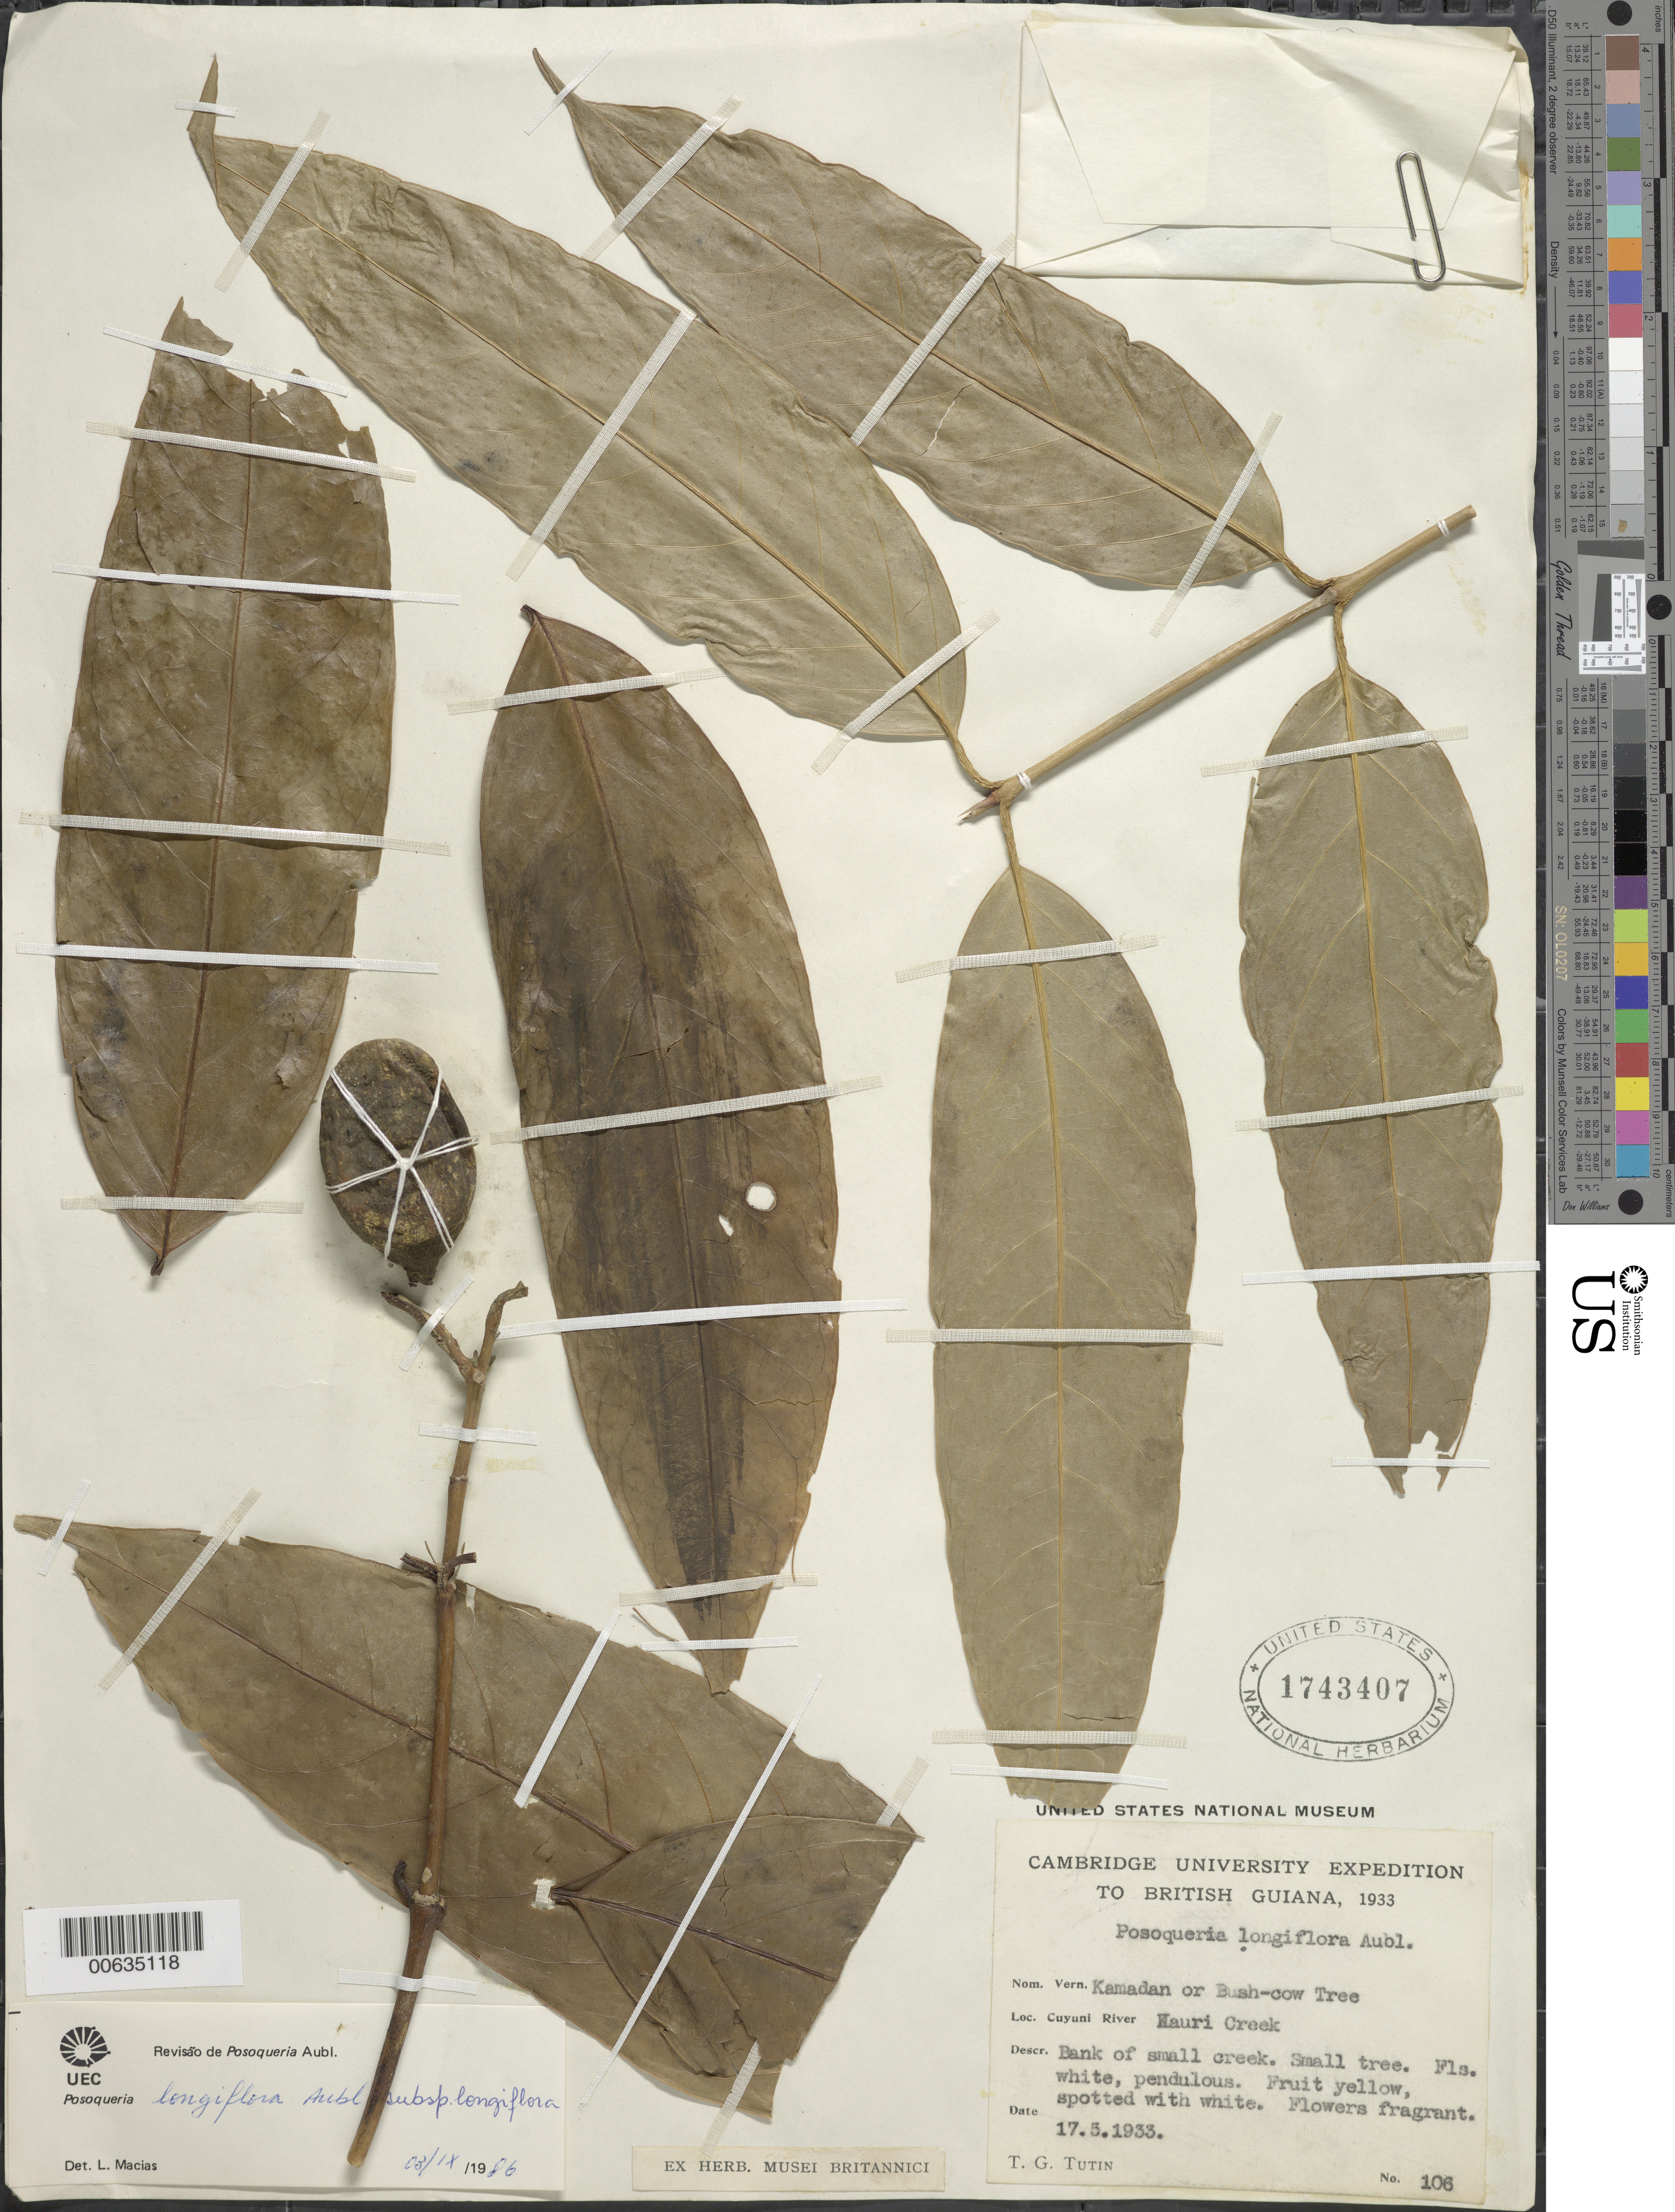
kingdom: Plantae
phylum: Tracheophyta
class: Magnoliopsida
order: Gentianales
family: Rubiaceae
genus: Posoqueria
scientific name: Posoqueria longiflora subsp. longiflora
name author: Aubl.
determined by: Macias, L.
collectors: T. G. Tutin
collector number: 106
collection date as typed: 17-May-33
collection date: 1933-05-17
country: Guyana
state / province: Cuyuni-Mazaruni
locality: Mazaruni Station, Karau Creek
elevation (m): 30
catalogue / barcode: US 1743407